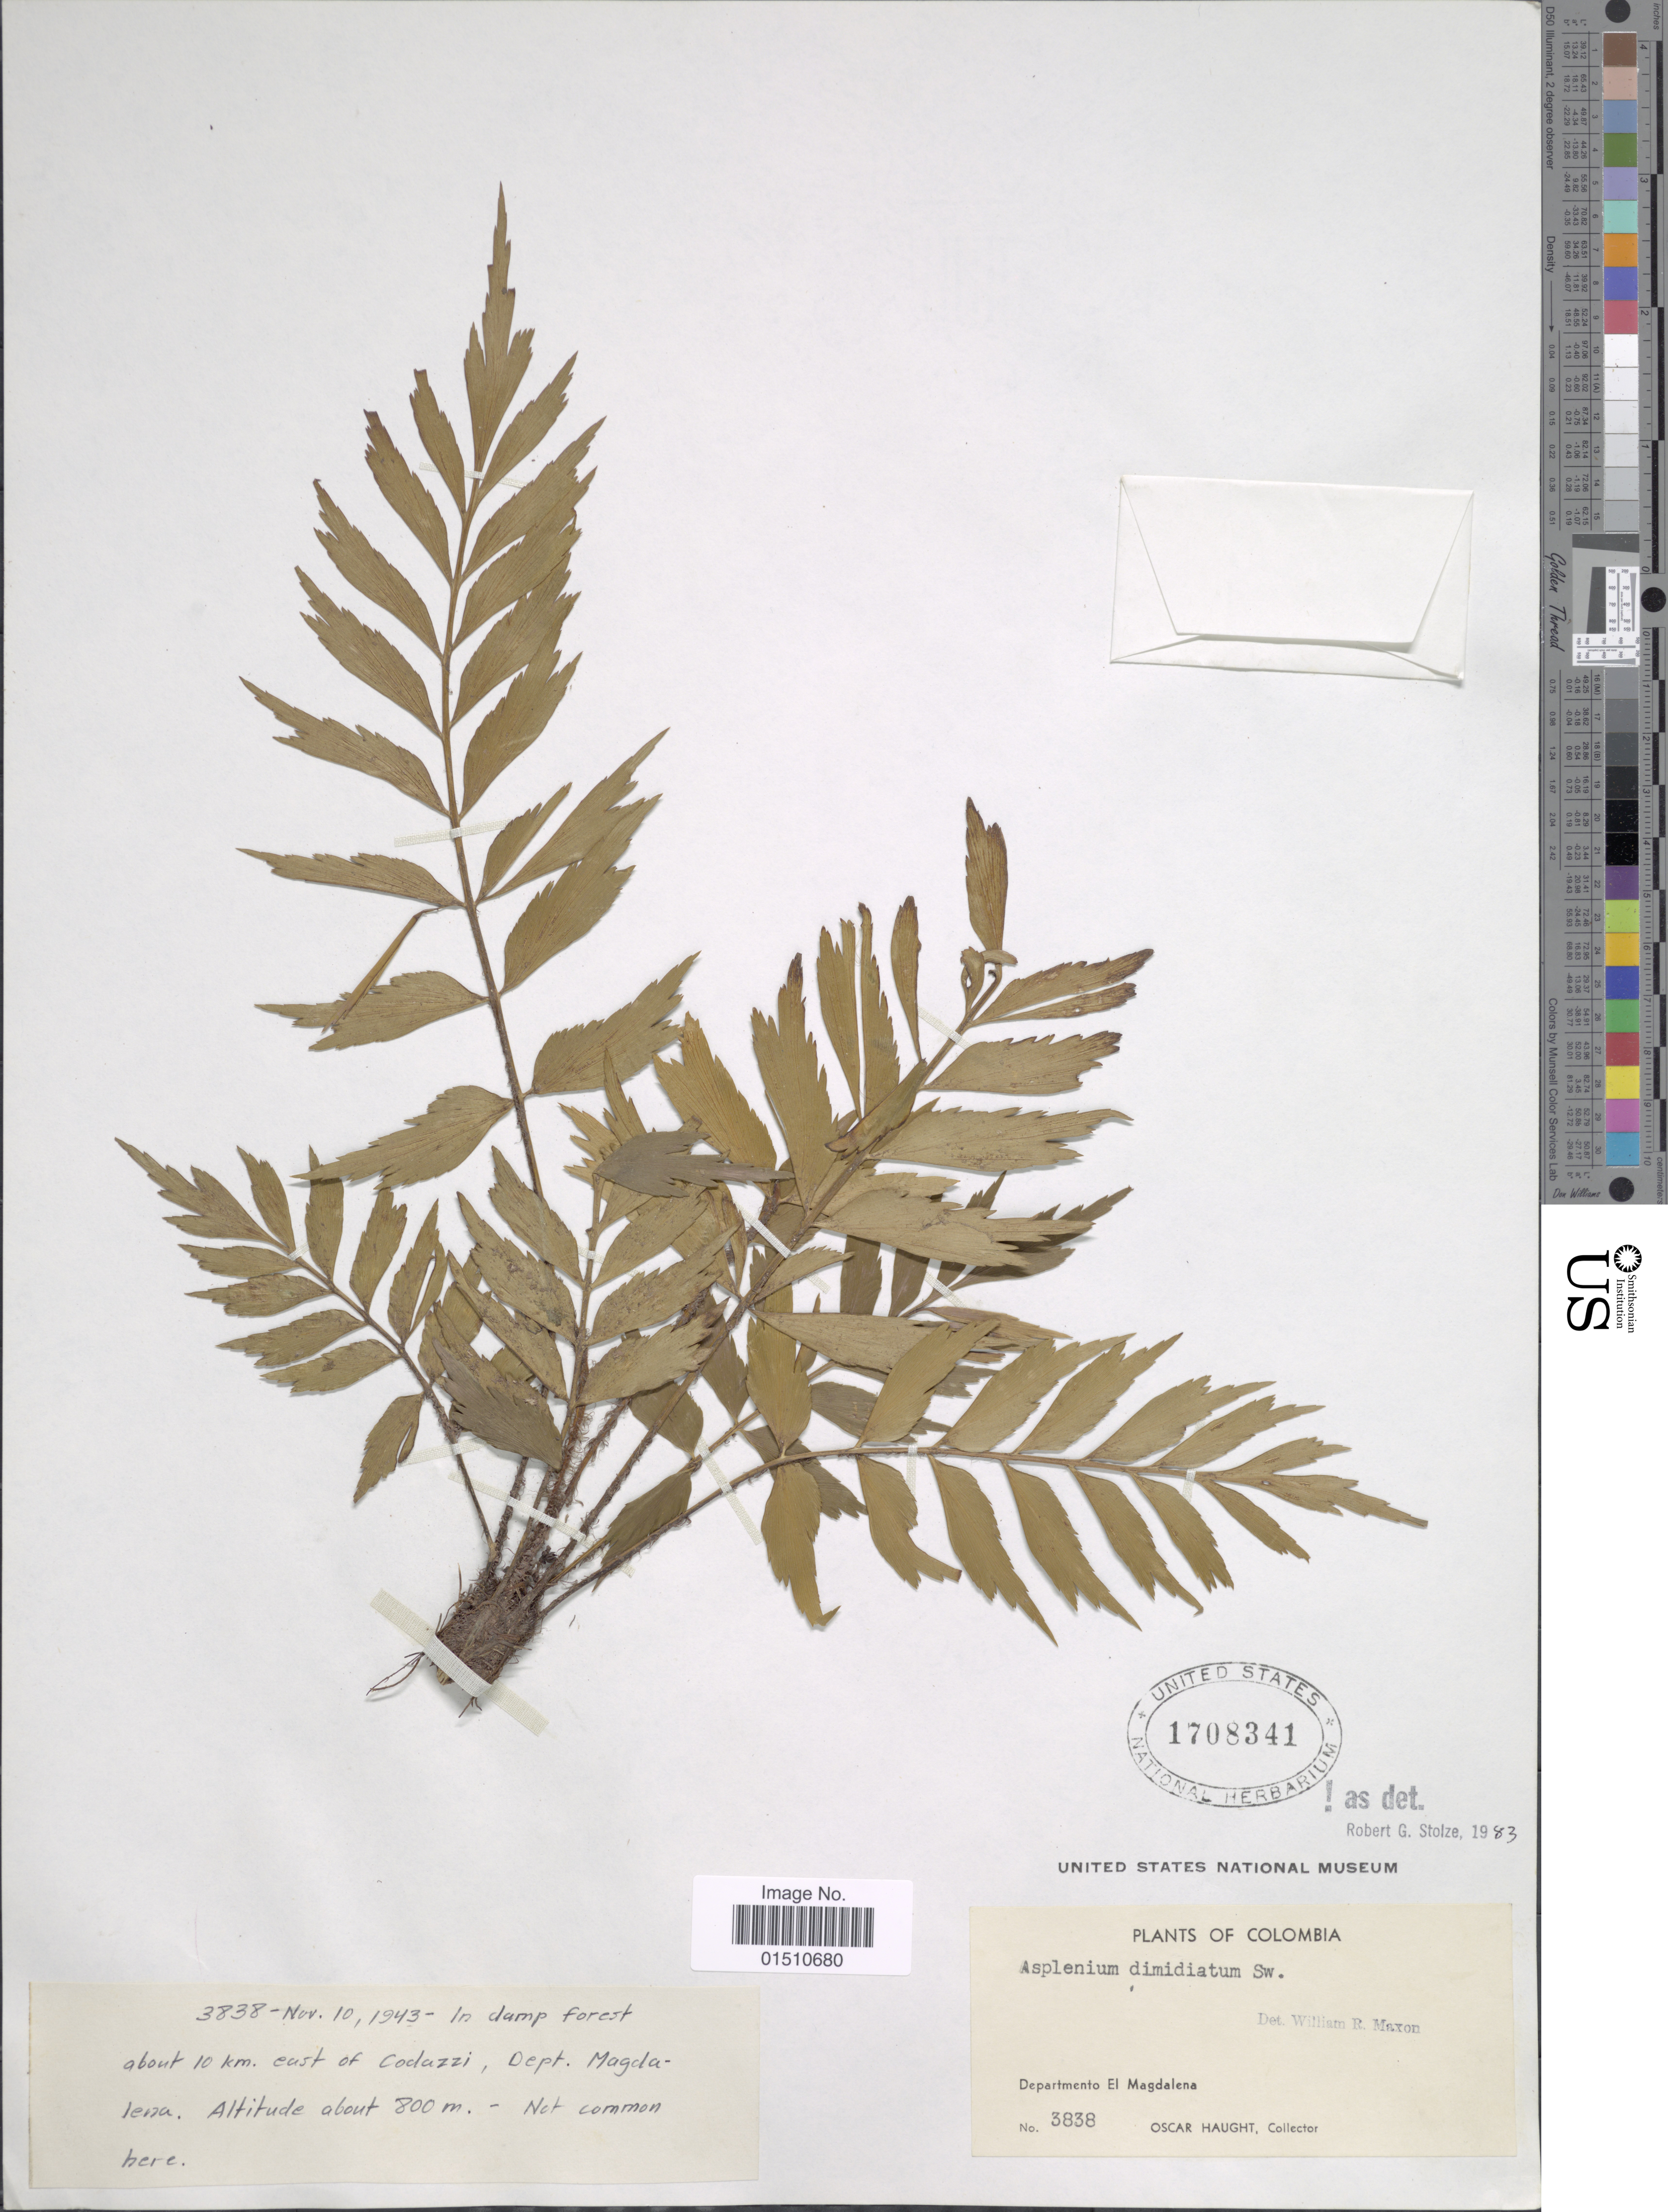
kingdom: Plantae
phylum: Tracheophyta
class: Polypodiopsida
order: Polypodiales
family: Aspleniaceae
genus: Asplenium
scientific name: Asplenium dimidiatum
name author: Sw.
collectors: O. L. Haught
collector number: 3838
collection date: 1943-11-10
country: Colombia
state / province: Magdalena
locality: Colombia, Departamento El Magdalena, about 10 km. east of Codazzi.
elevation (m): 800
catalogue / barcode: US 1708341